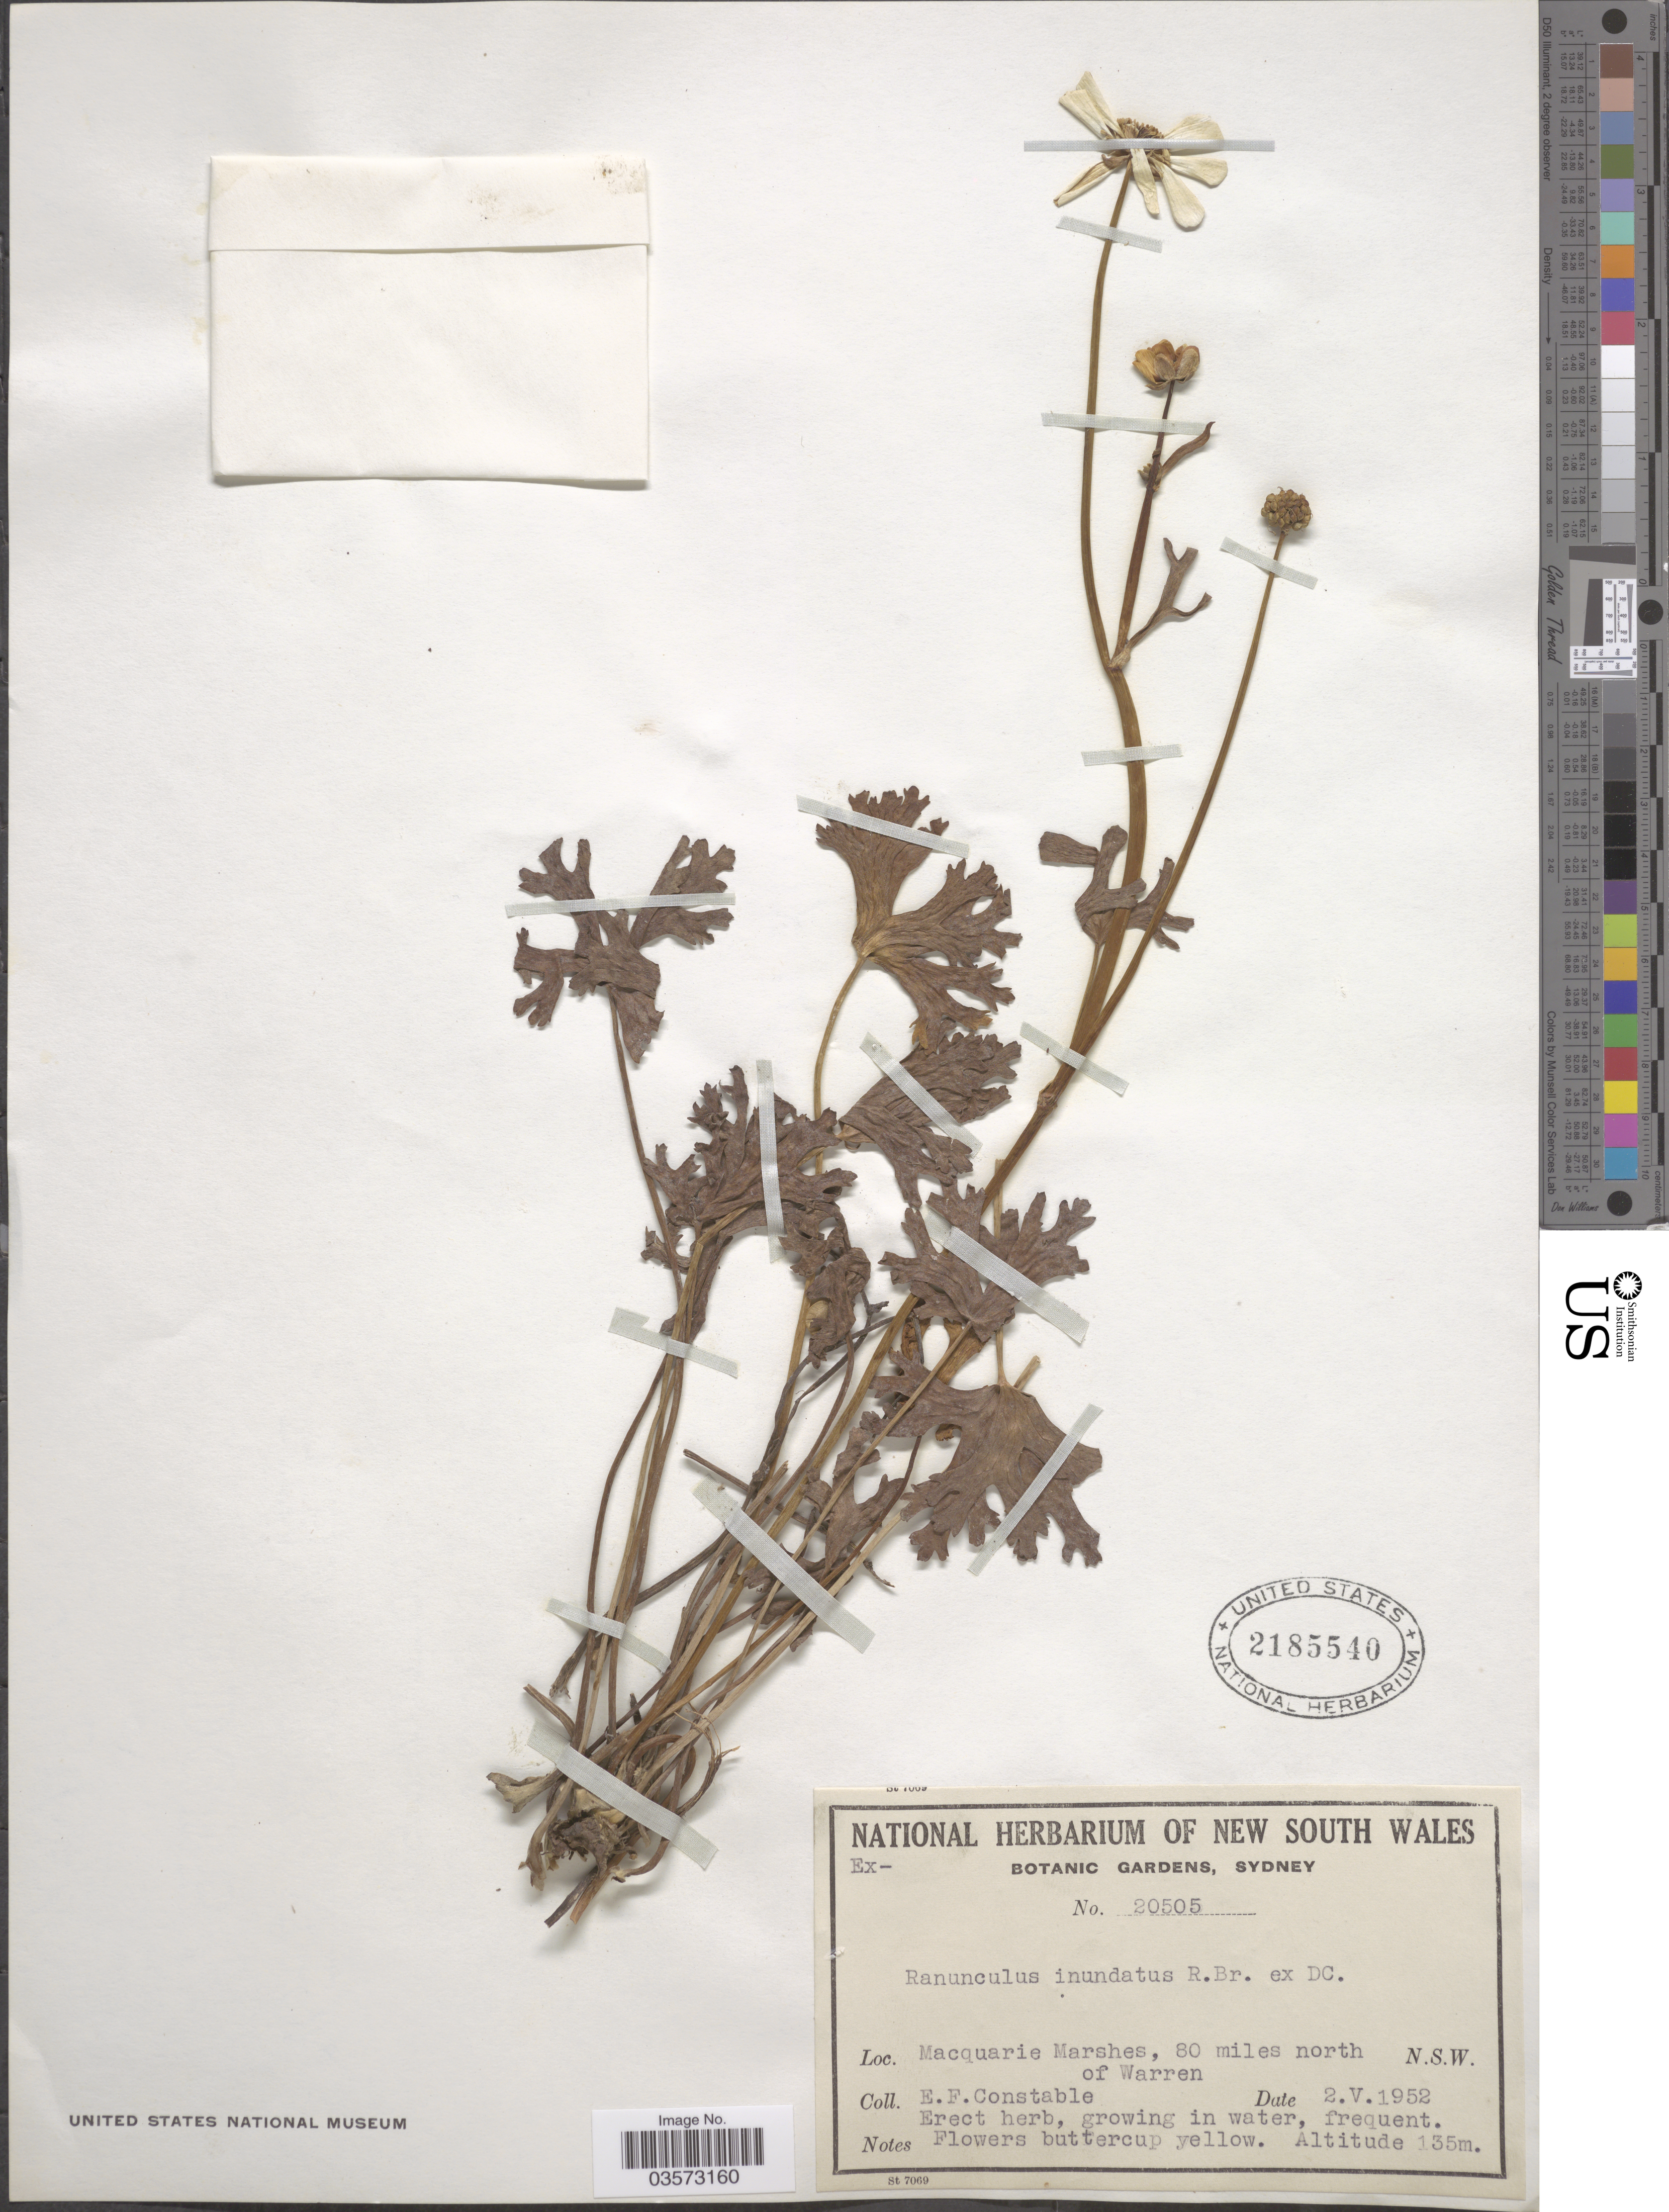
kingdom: Plantae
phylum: Tracheophyta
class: Magnoliopsida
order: Ranunculales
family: Ranunculaceae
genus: Ranunculus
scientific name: Ranunculus inundatus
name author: (DC.) R. Br.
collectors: E. F. Constable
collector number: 20505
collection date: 1952-05-02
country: Australia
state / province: New South Wales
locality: Macquarie Marshes, 80 miles north of Warren.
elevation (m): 135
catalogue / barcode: US 2185540